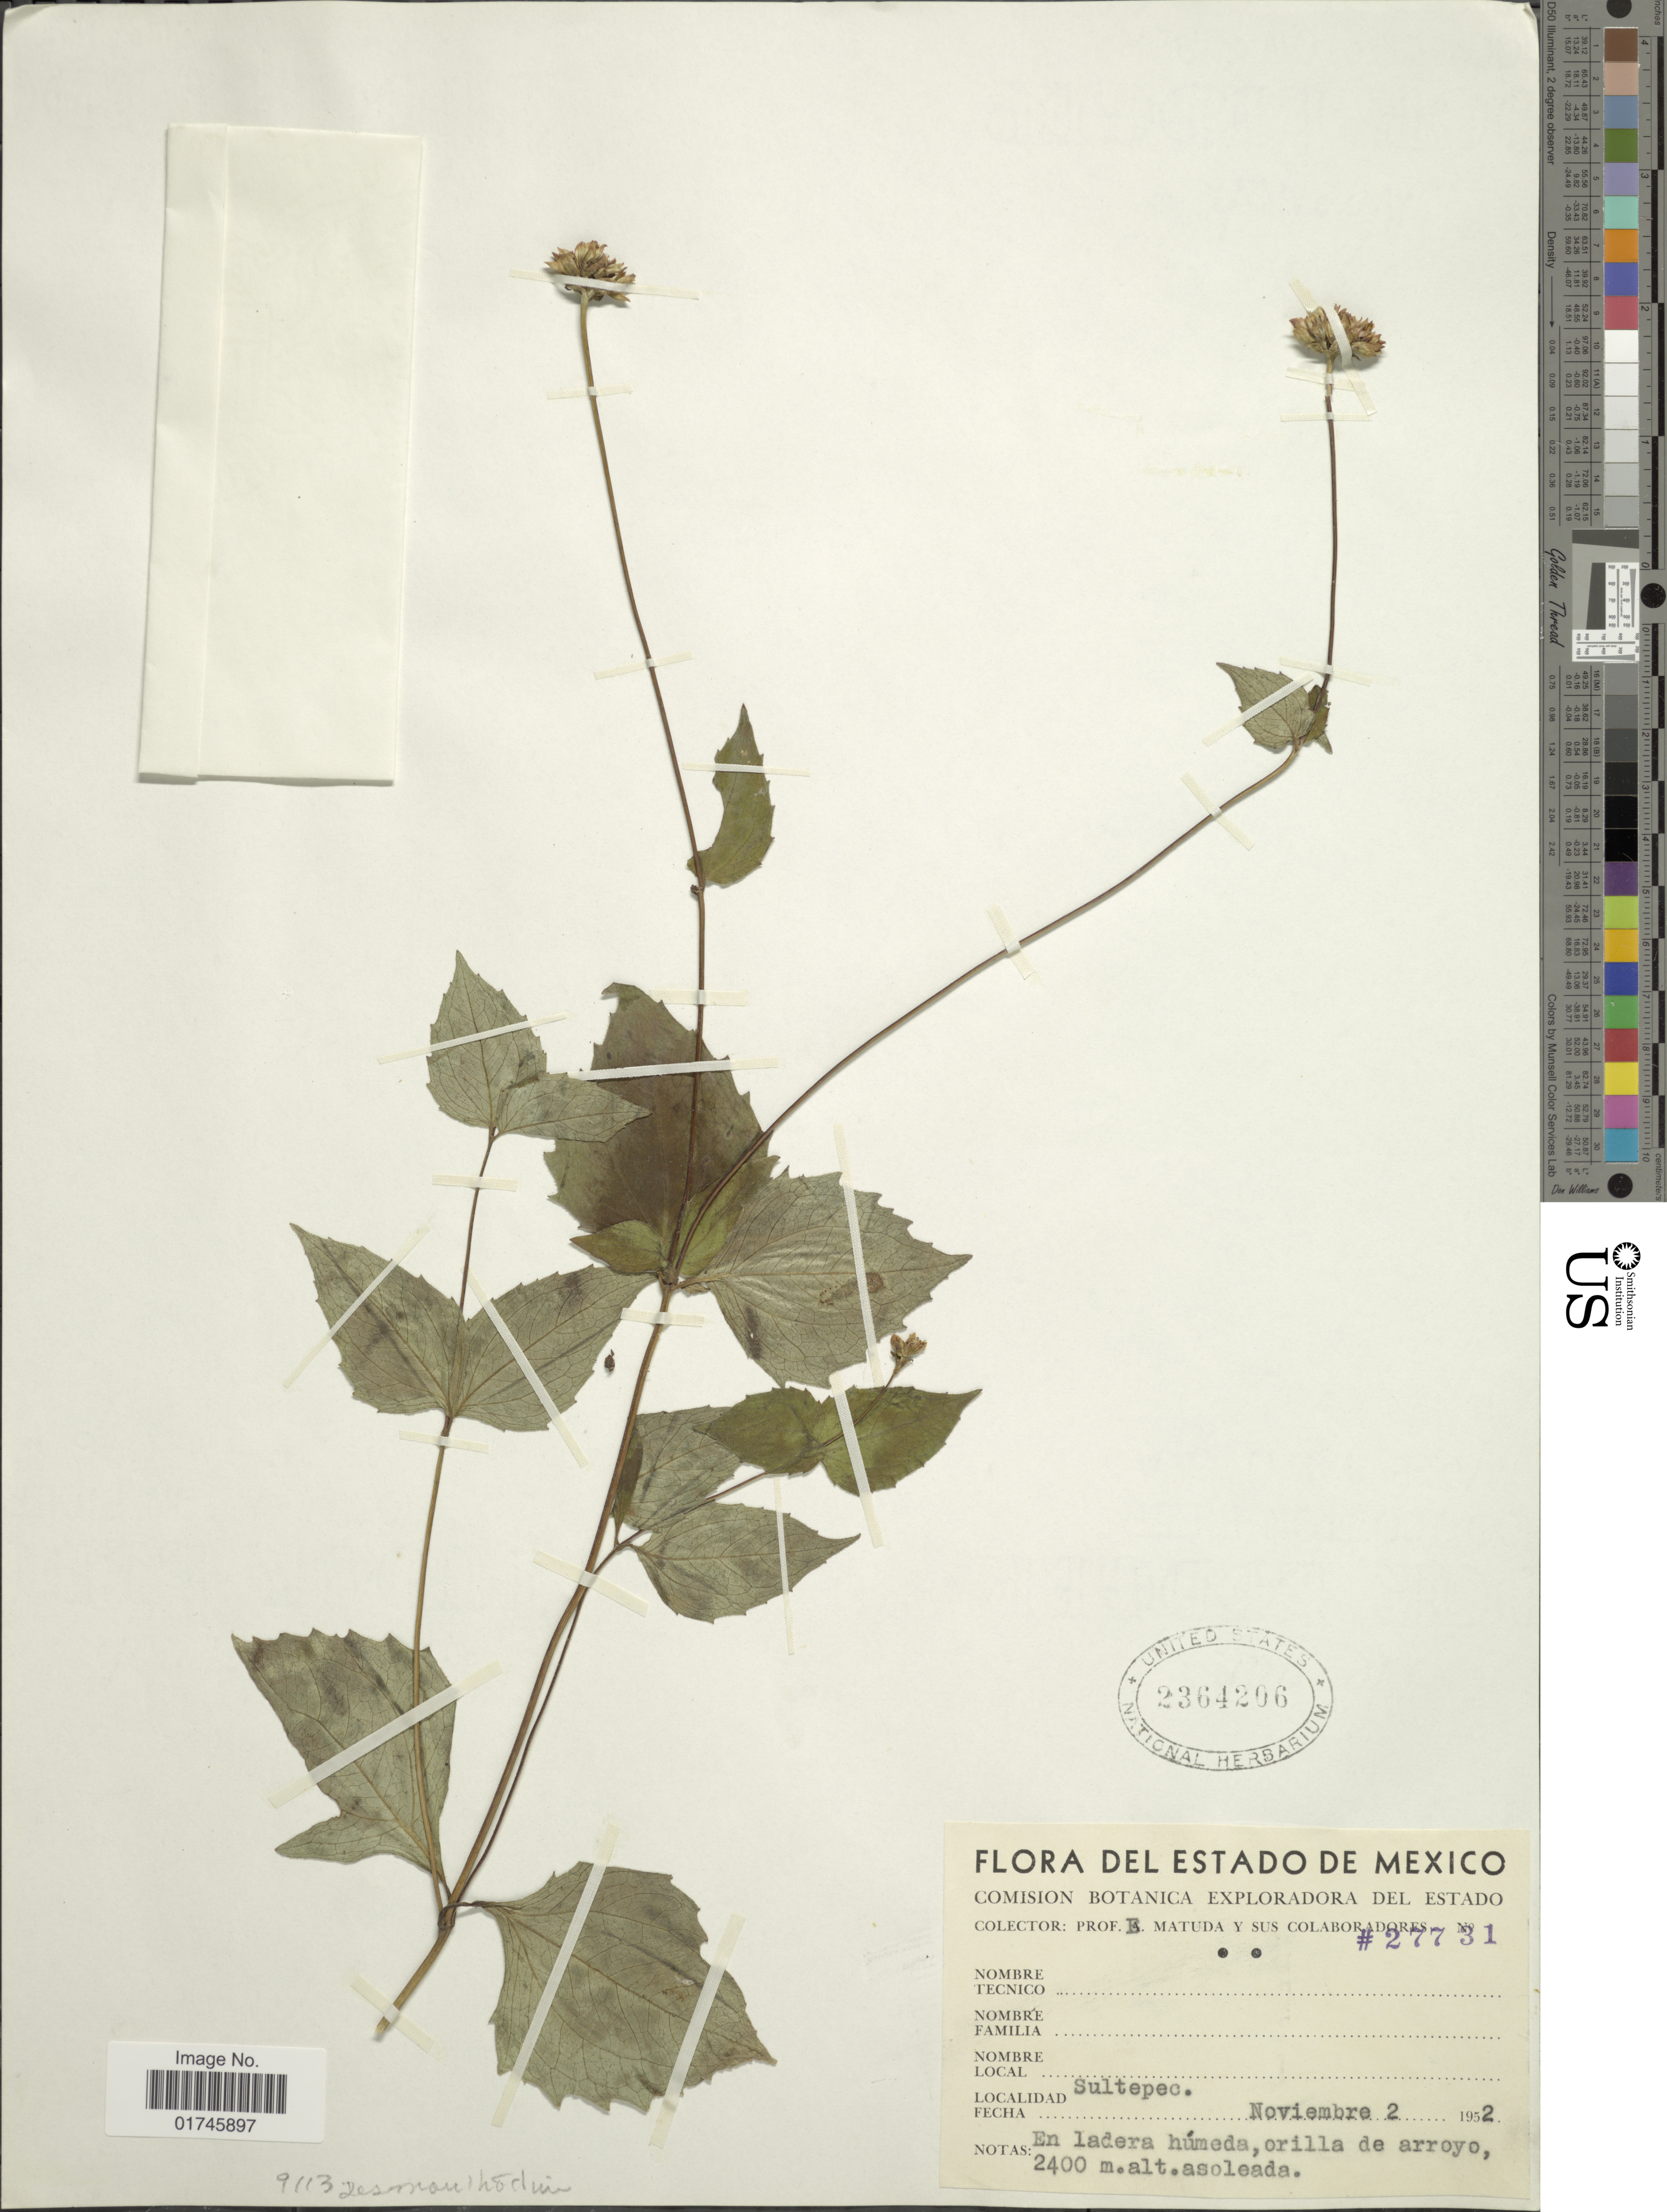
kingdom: Plantae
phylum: Tracheophyta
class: Magnoliopsida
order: Asterales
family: Asteraceae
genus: Desmanthodium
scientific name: Desmanthodium sp.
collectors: E. Matuda & et al.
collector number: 27731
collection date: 1952-11-02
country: Mexico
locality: Sultepec.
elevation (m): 2400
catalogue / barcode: US 2364206